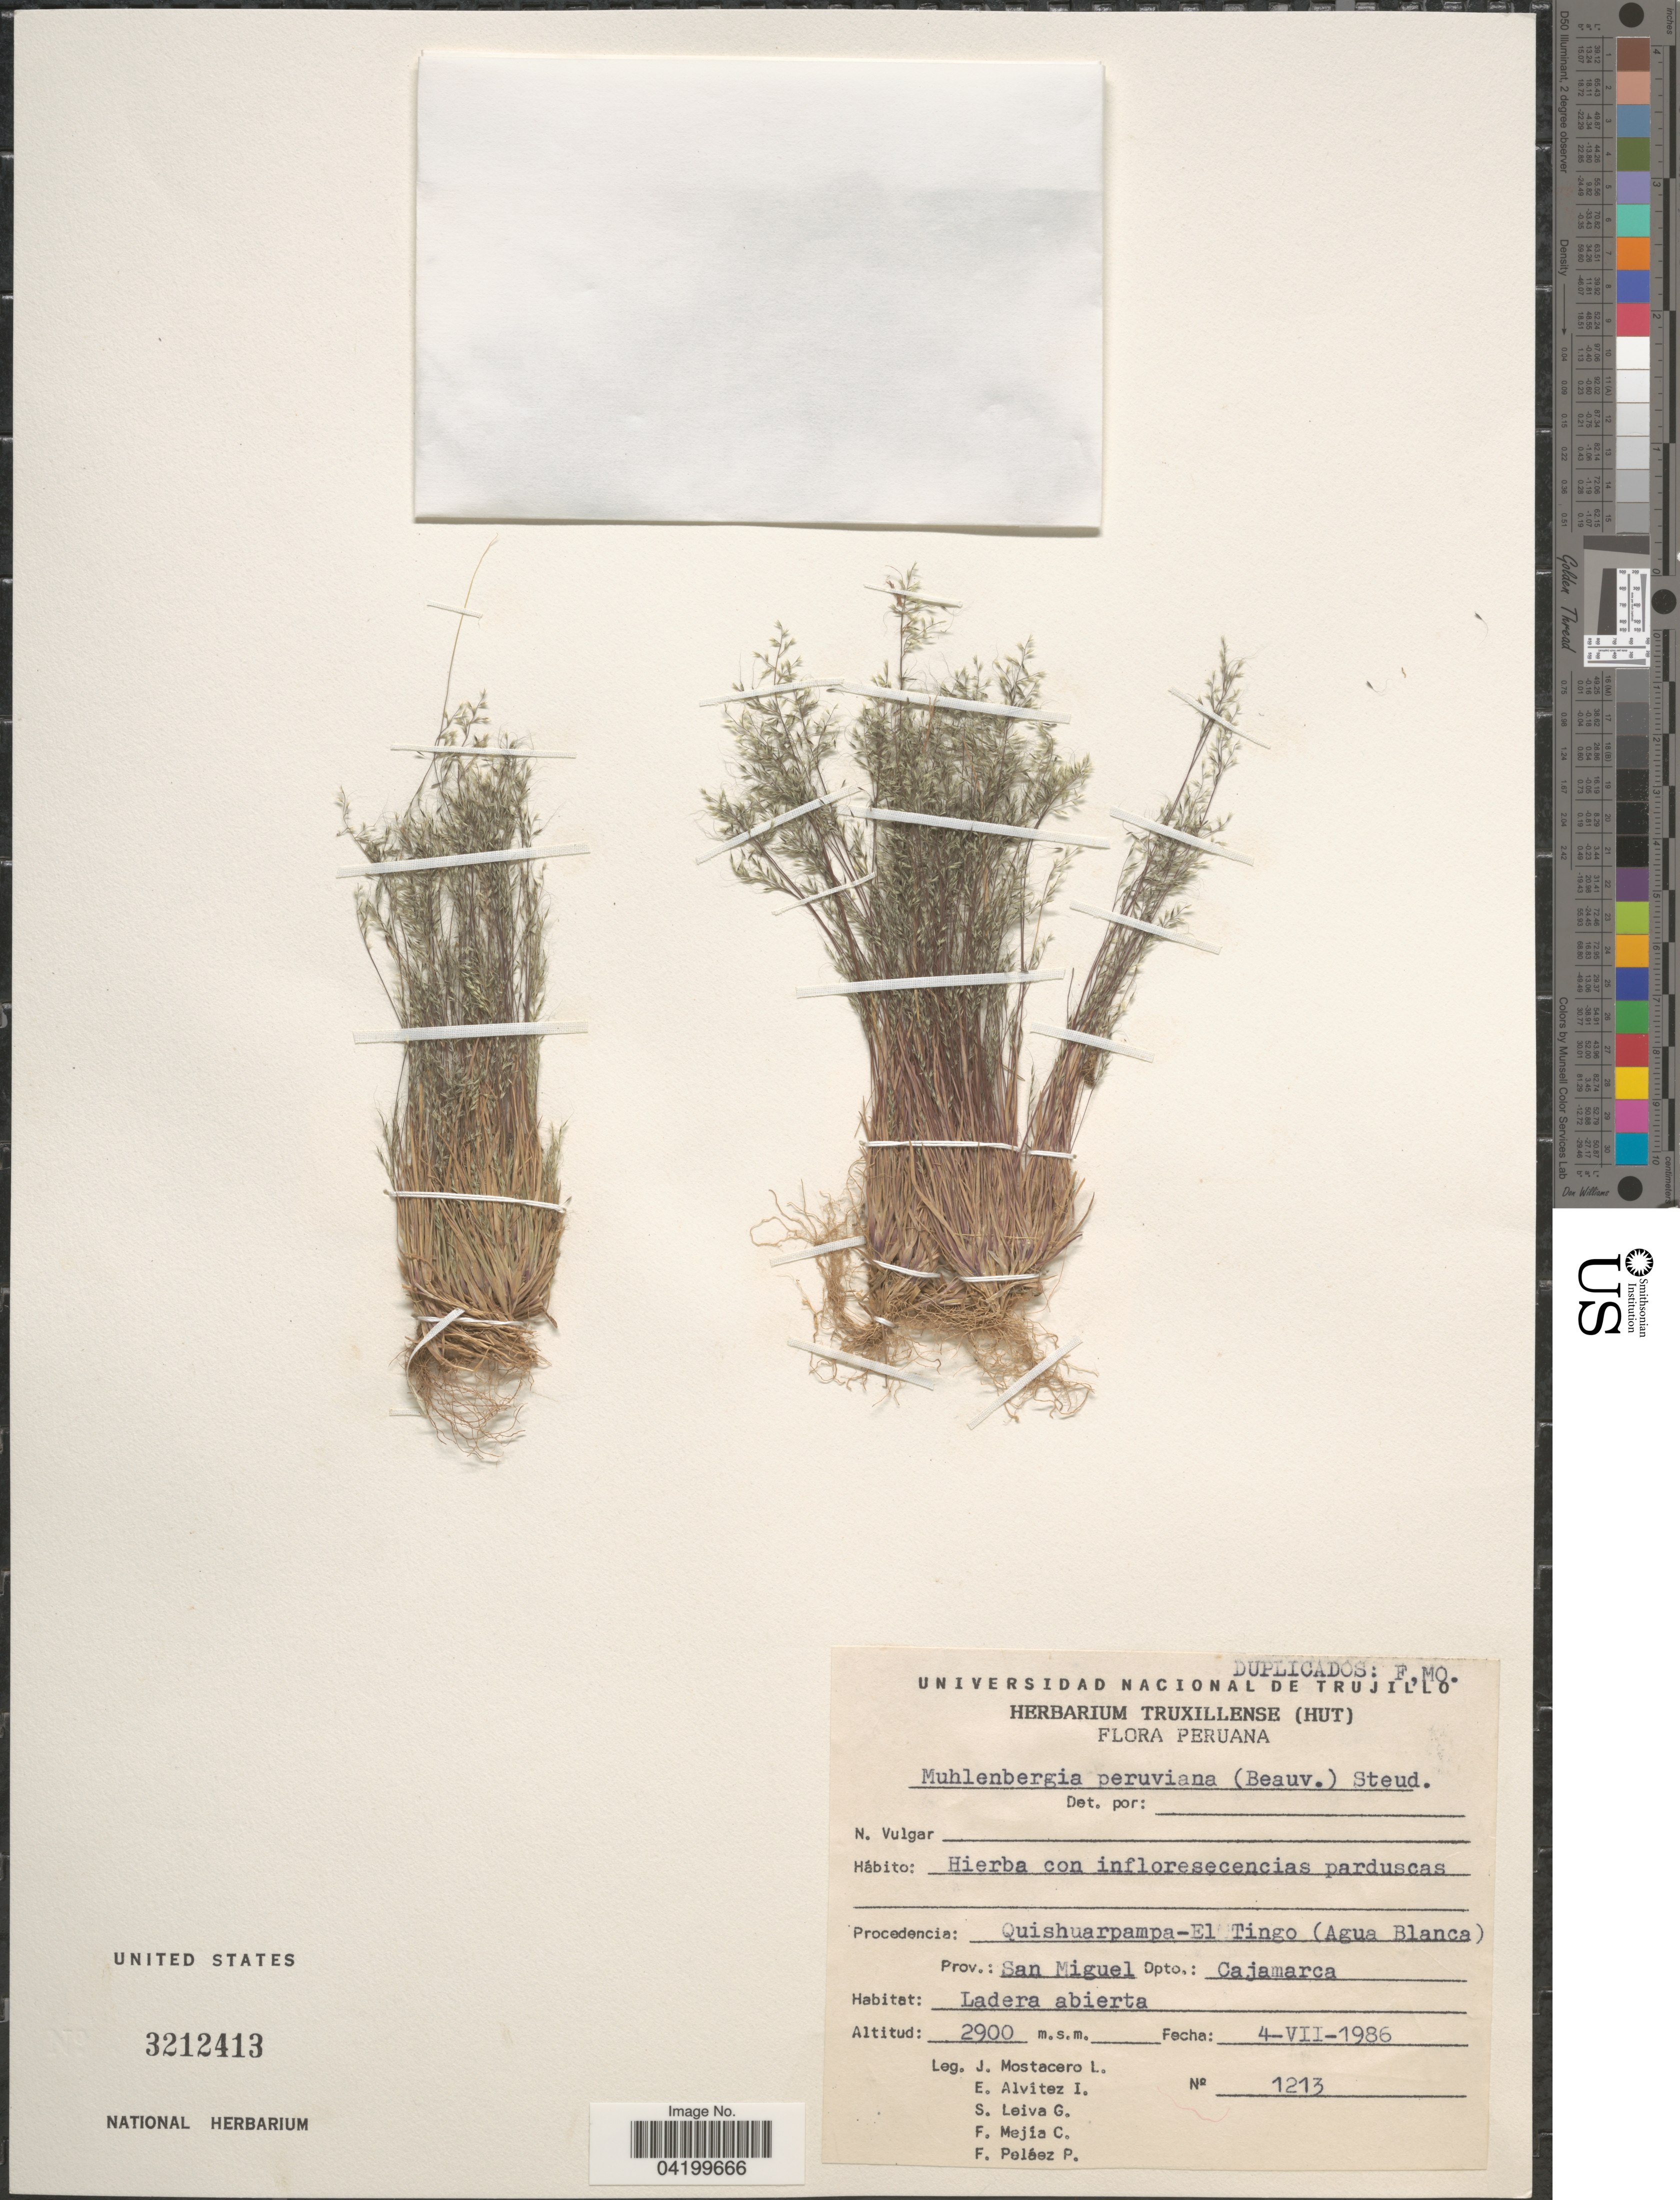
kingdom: Plantae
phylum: Tracheophyta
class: Liliopsida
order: Poales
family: Poaceae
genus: Muhlenbergia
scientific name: Muhlenbergia peruviana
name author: (P. Beauv.) Steud.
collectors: J. Mostacero L., E. Alvitez I., S. Leiva G., F. Mejia C. & F. Pelaez P.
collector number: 1213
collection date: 1986-07-04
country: Peru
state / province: Cajamarca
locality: Quishuarpampa-El Tingo (Agua Blanca). Prov.: San Miguel. Dpto.: Cajamarca.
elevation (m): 2900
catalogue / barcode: US 3212413